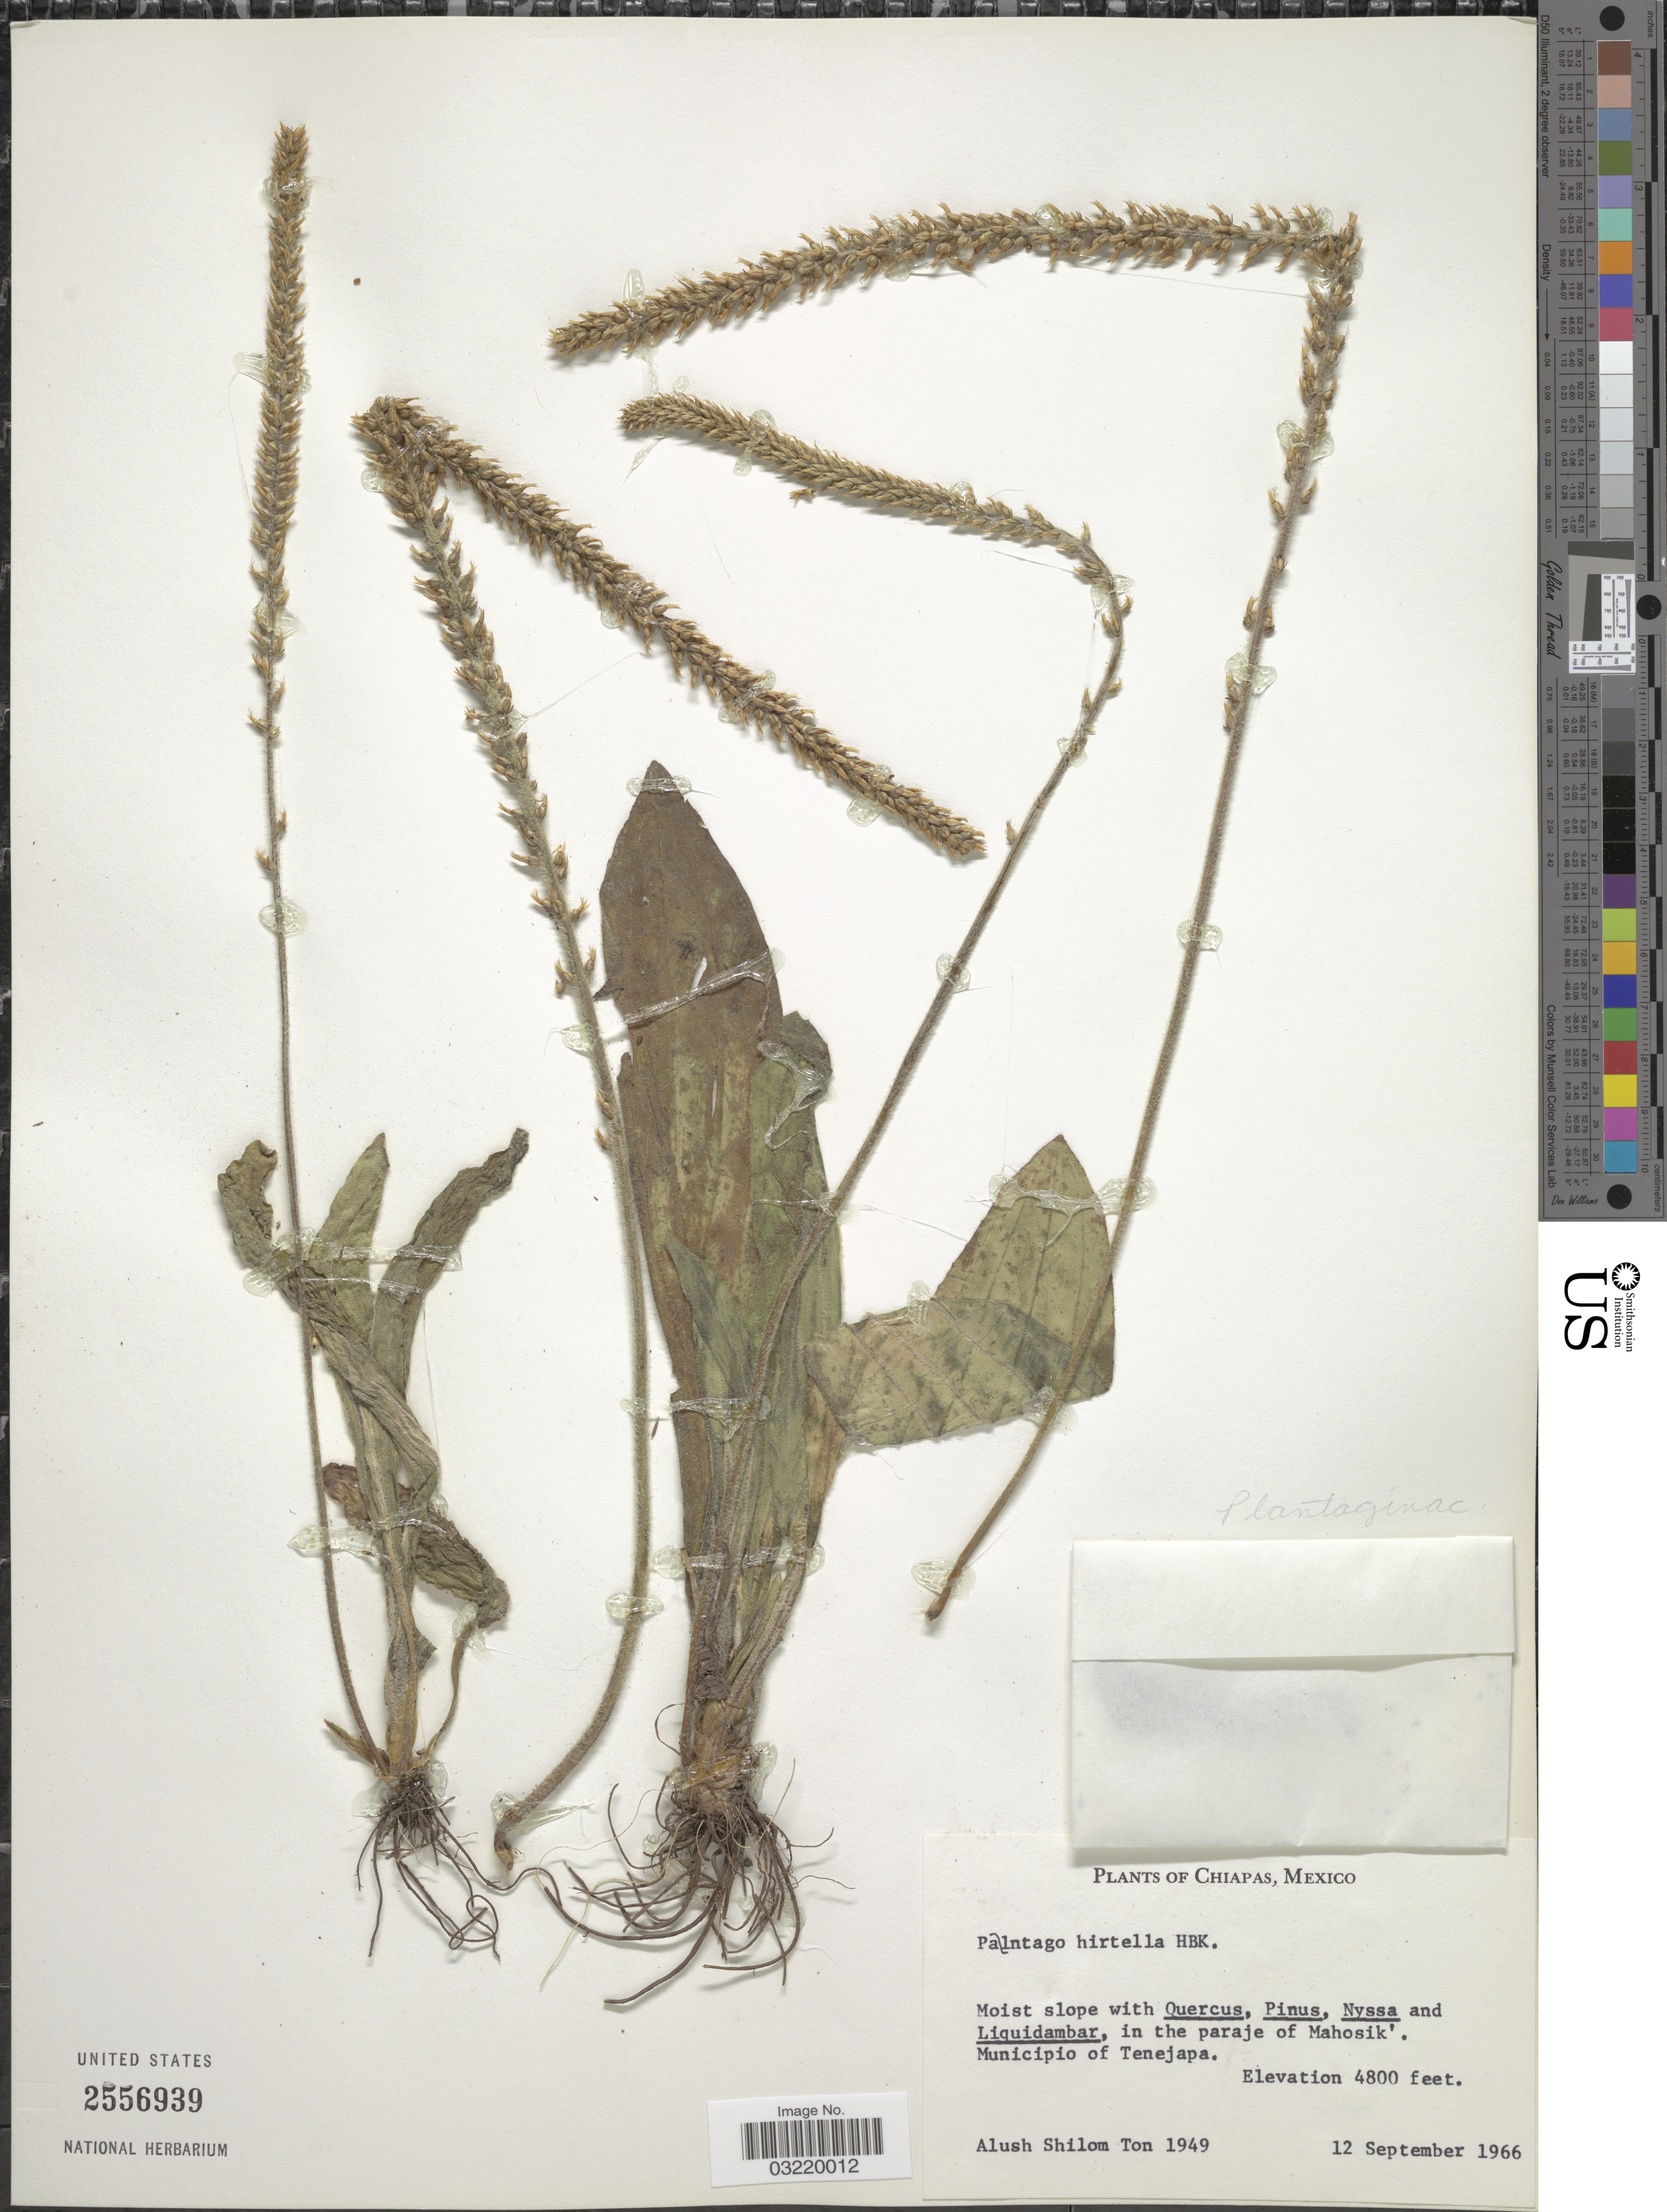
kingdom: Plantae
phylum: Tracheophyta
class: Magnoliopsida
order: Lamiales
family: Plantaginaceae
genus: Plantago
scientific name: Plantago australis subsp. hirtella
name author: (Kunth) Rahn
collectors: A. M. Ton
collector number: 1949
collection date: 1966-09-12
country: Mexico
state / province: Chiapas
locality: In the paraje of Mahosik'. Municipio of Tenejapa.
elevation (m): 1463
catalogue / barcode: US 2556939